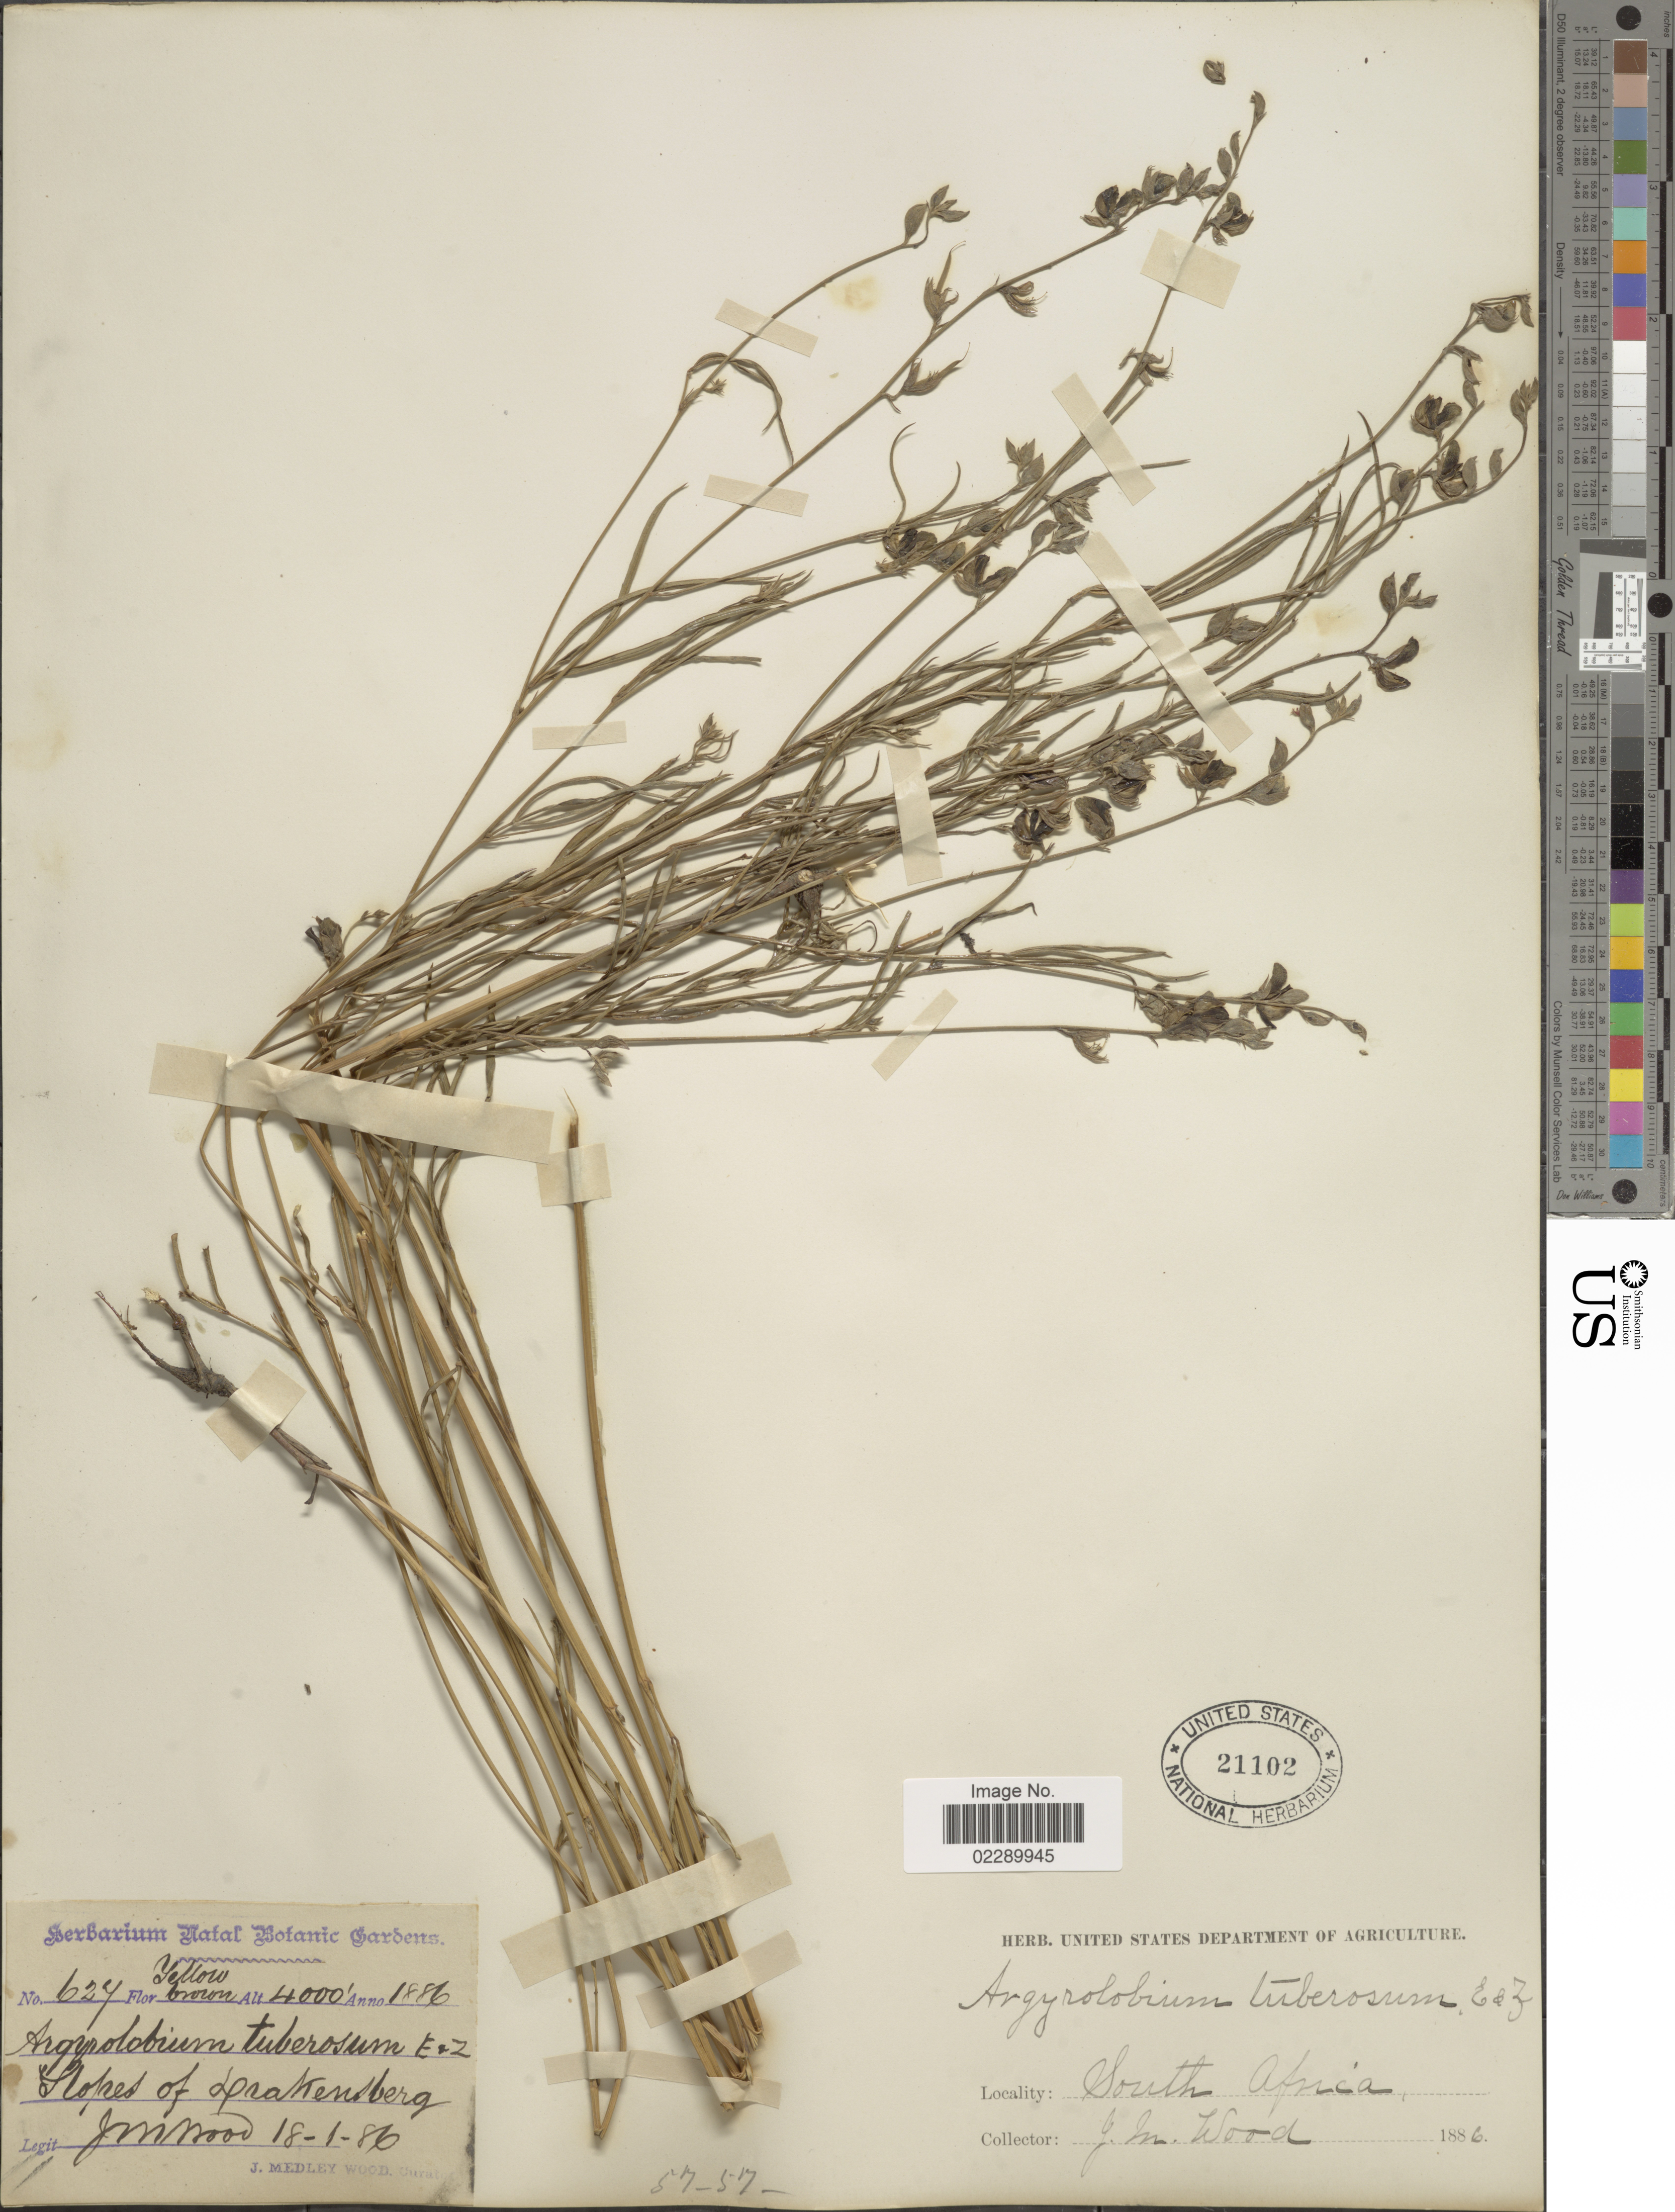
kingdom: Plantae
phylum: Tracheophyta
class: Magnoliopsida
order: Fabales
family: Fabaceae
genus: Argyrolobium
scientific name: Argyrolobium tuberosum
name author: Eckl. & Zeyh.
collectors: J. M. Wood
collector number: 627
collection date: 1886-01-18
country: South Africa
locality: Slopes of Drakensberg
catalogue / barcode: US 21102